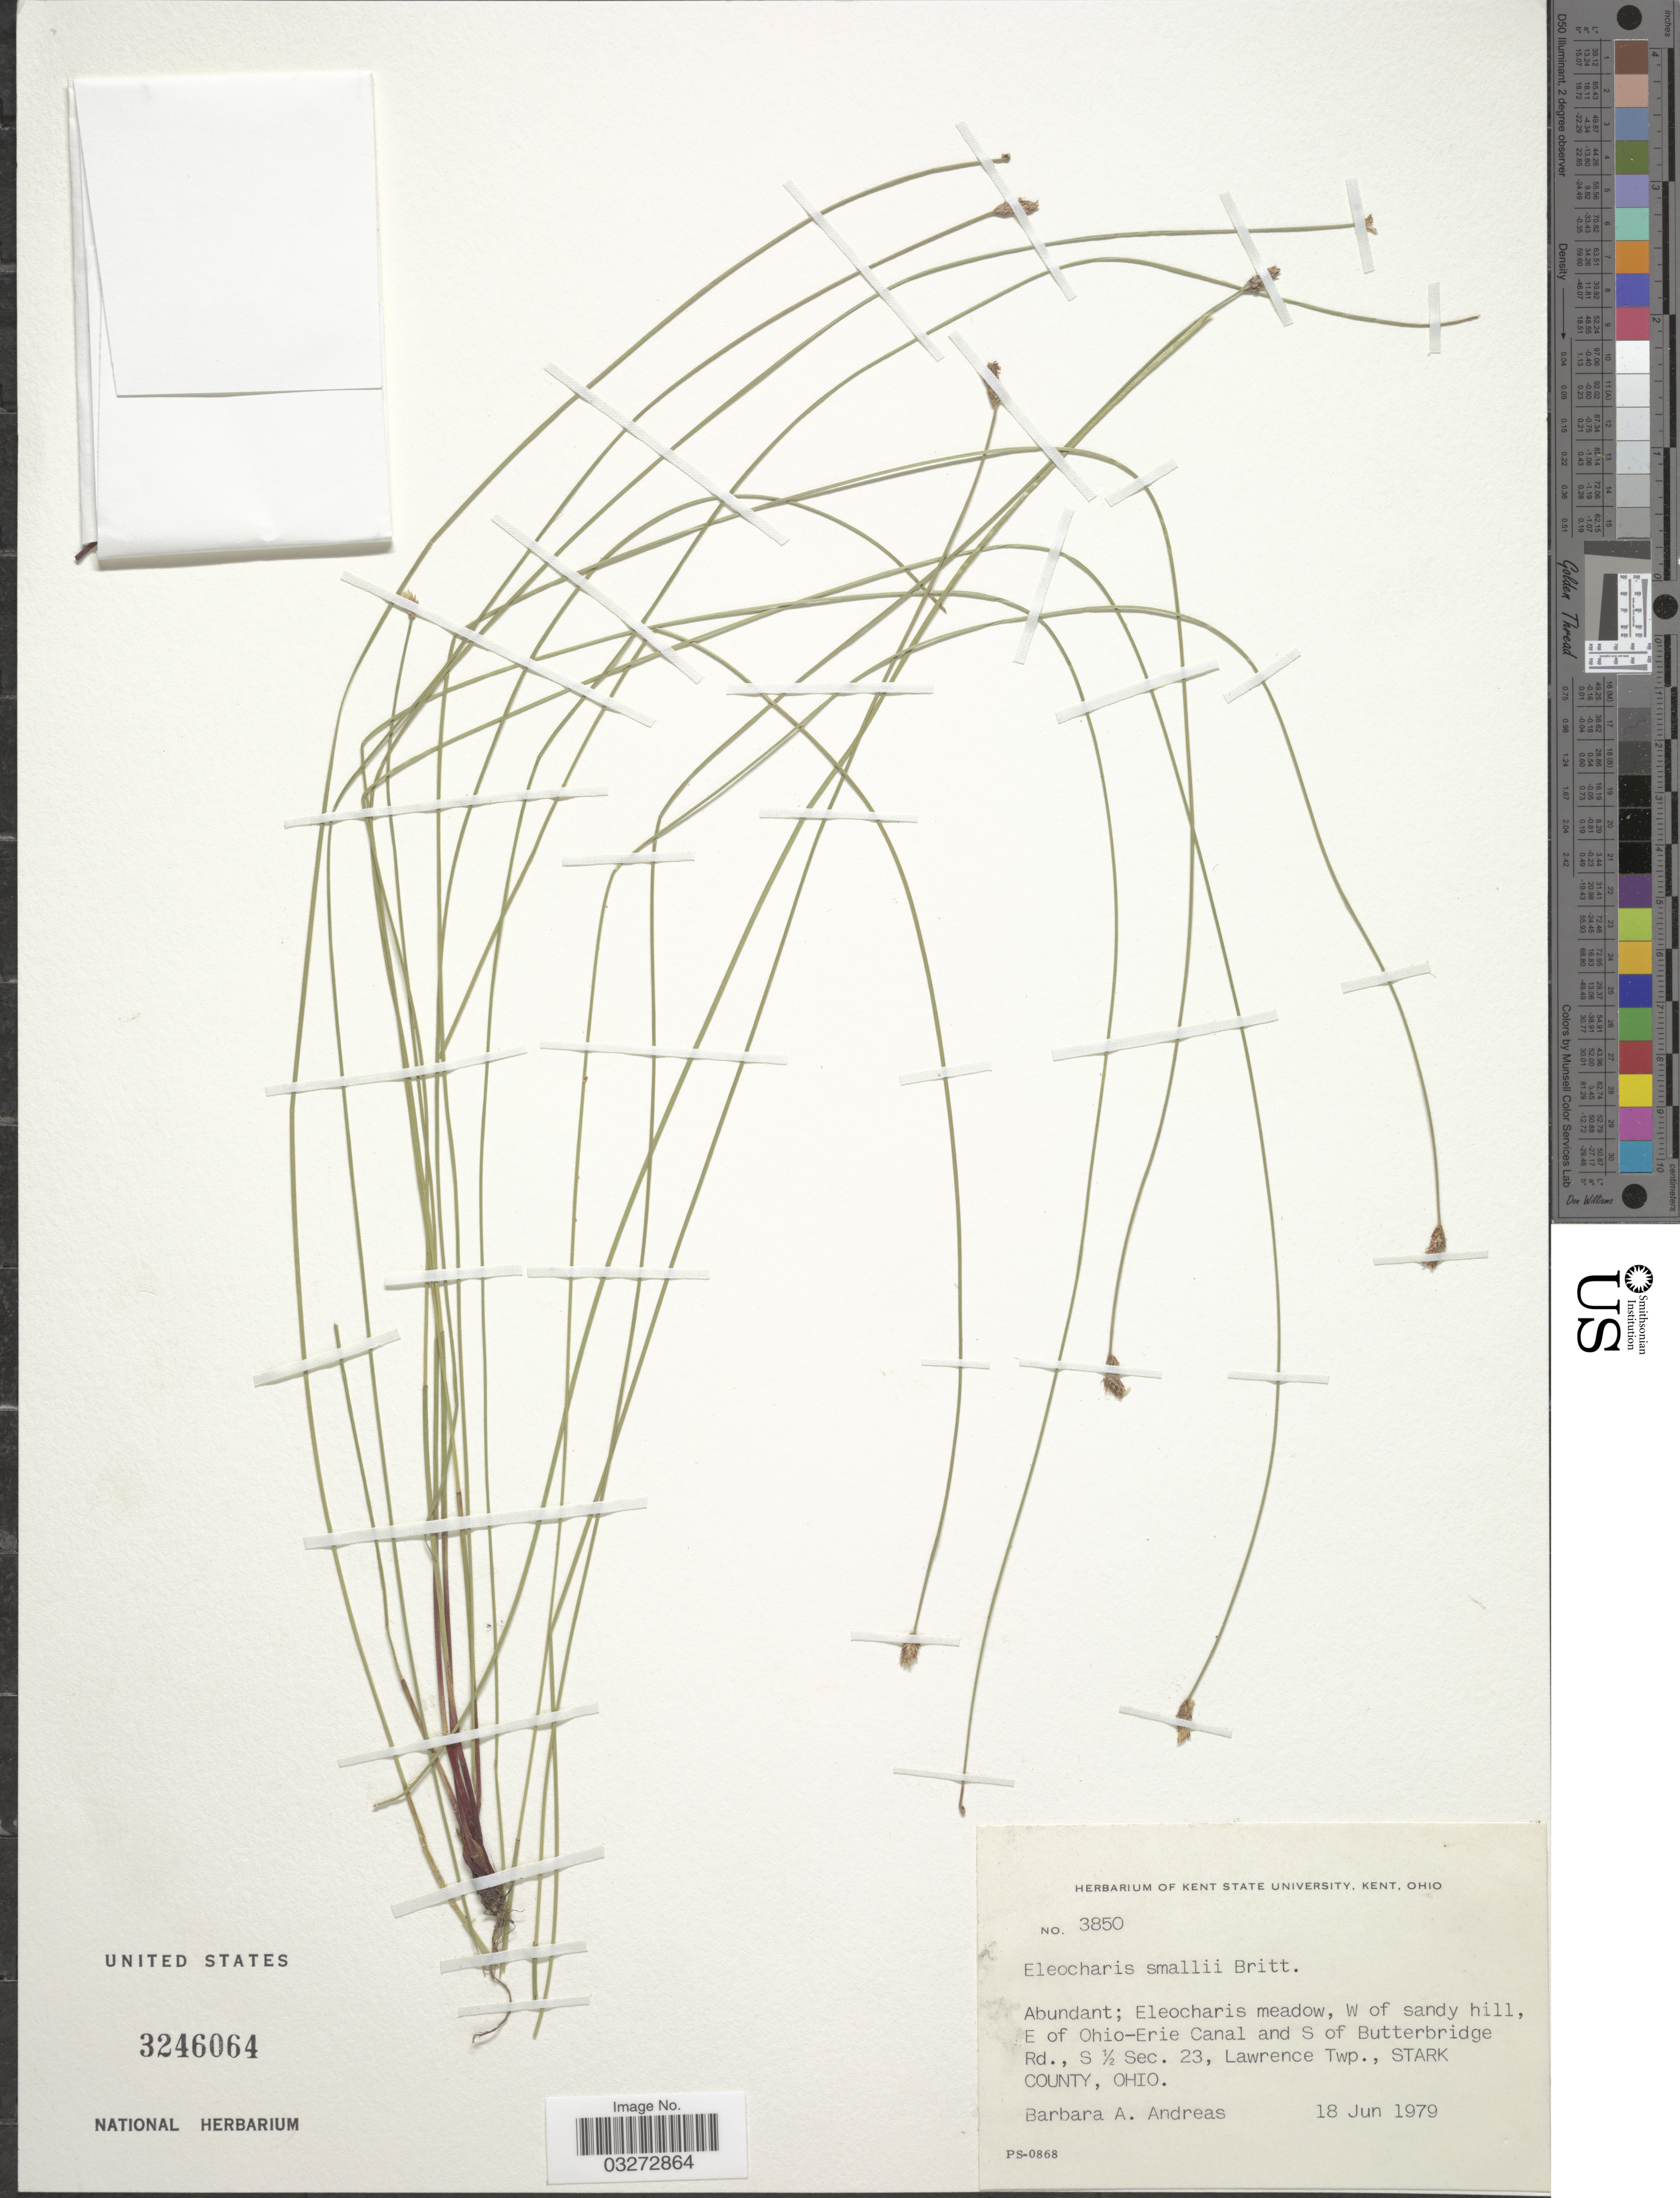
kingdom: Plantae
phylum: Tracheophyta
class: Liliopsida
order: Poales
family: Cyperaceae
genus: Eleocharis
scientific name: Eleocharis palustris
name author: (L.) Roem. & Schult.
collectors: B. A. Andreas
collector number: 3850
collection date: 1979-06-18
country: United States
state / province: Ohio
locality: W of sandy hill, E of Ohio-Erie Canal and S of Butterbridge Rd., S½ Sec. 23, Lawrence Twp., Stark County.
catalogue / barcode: US 3246064